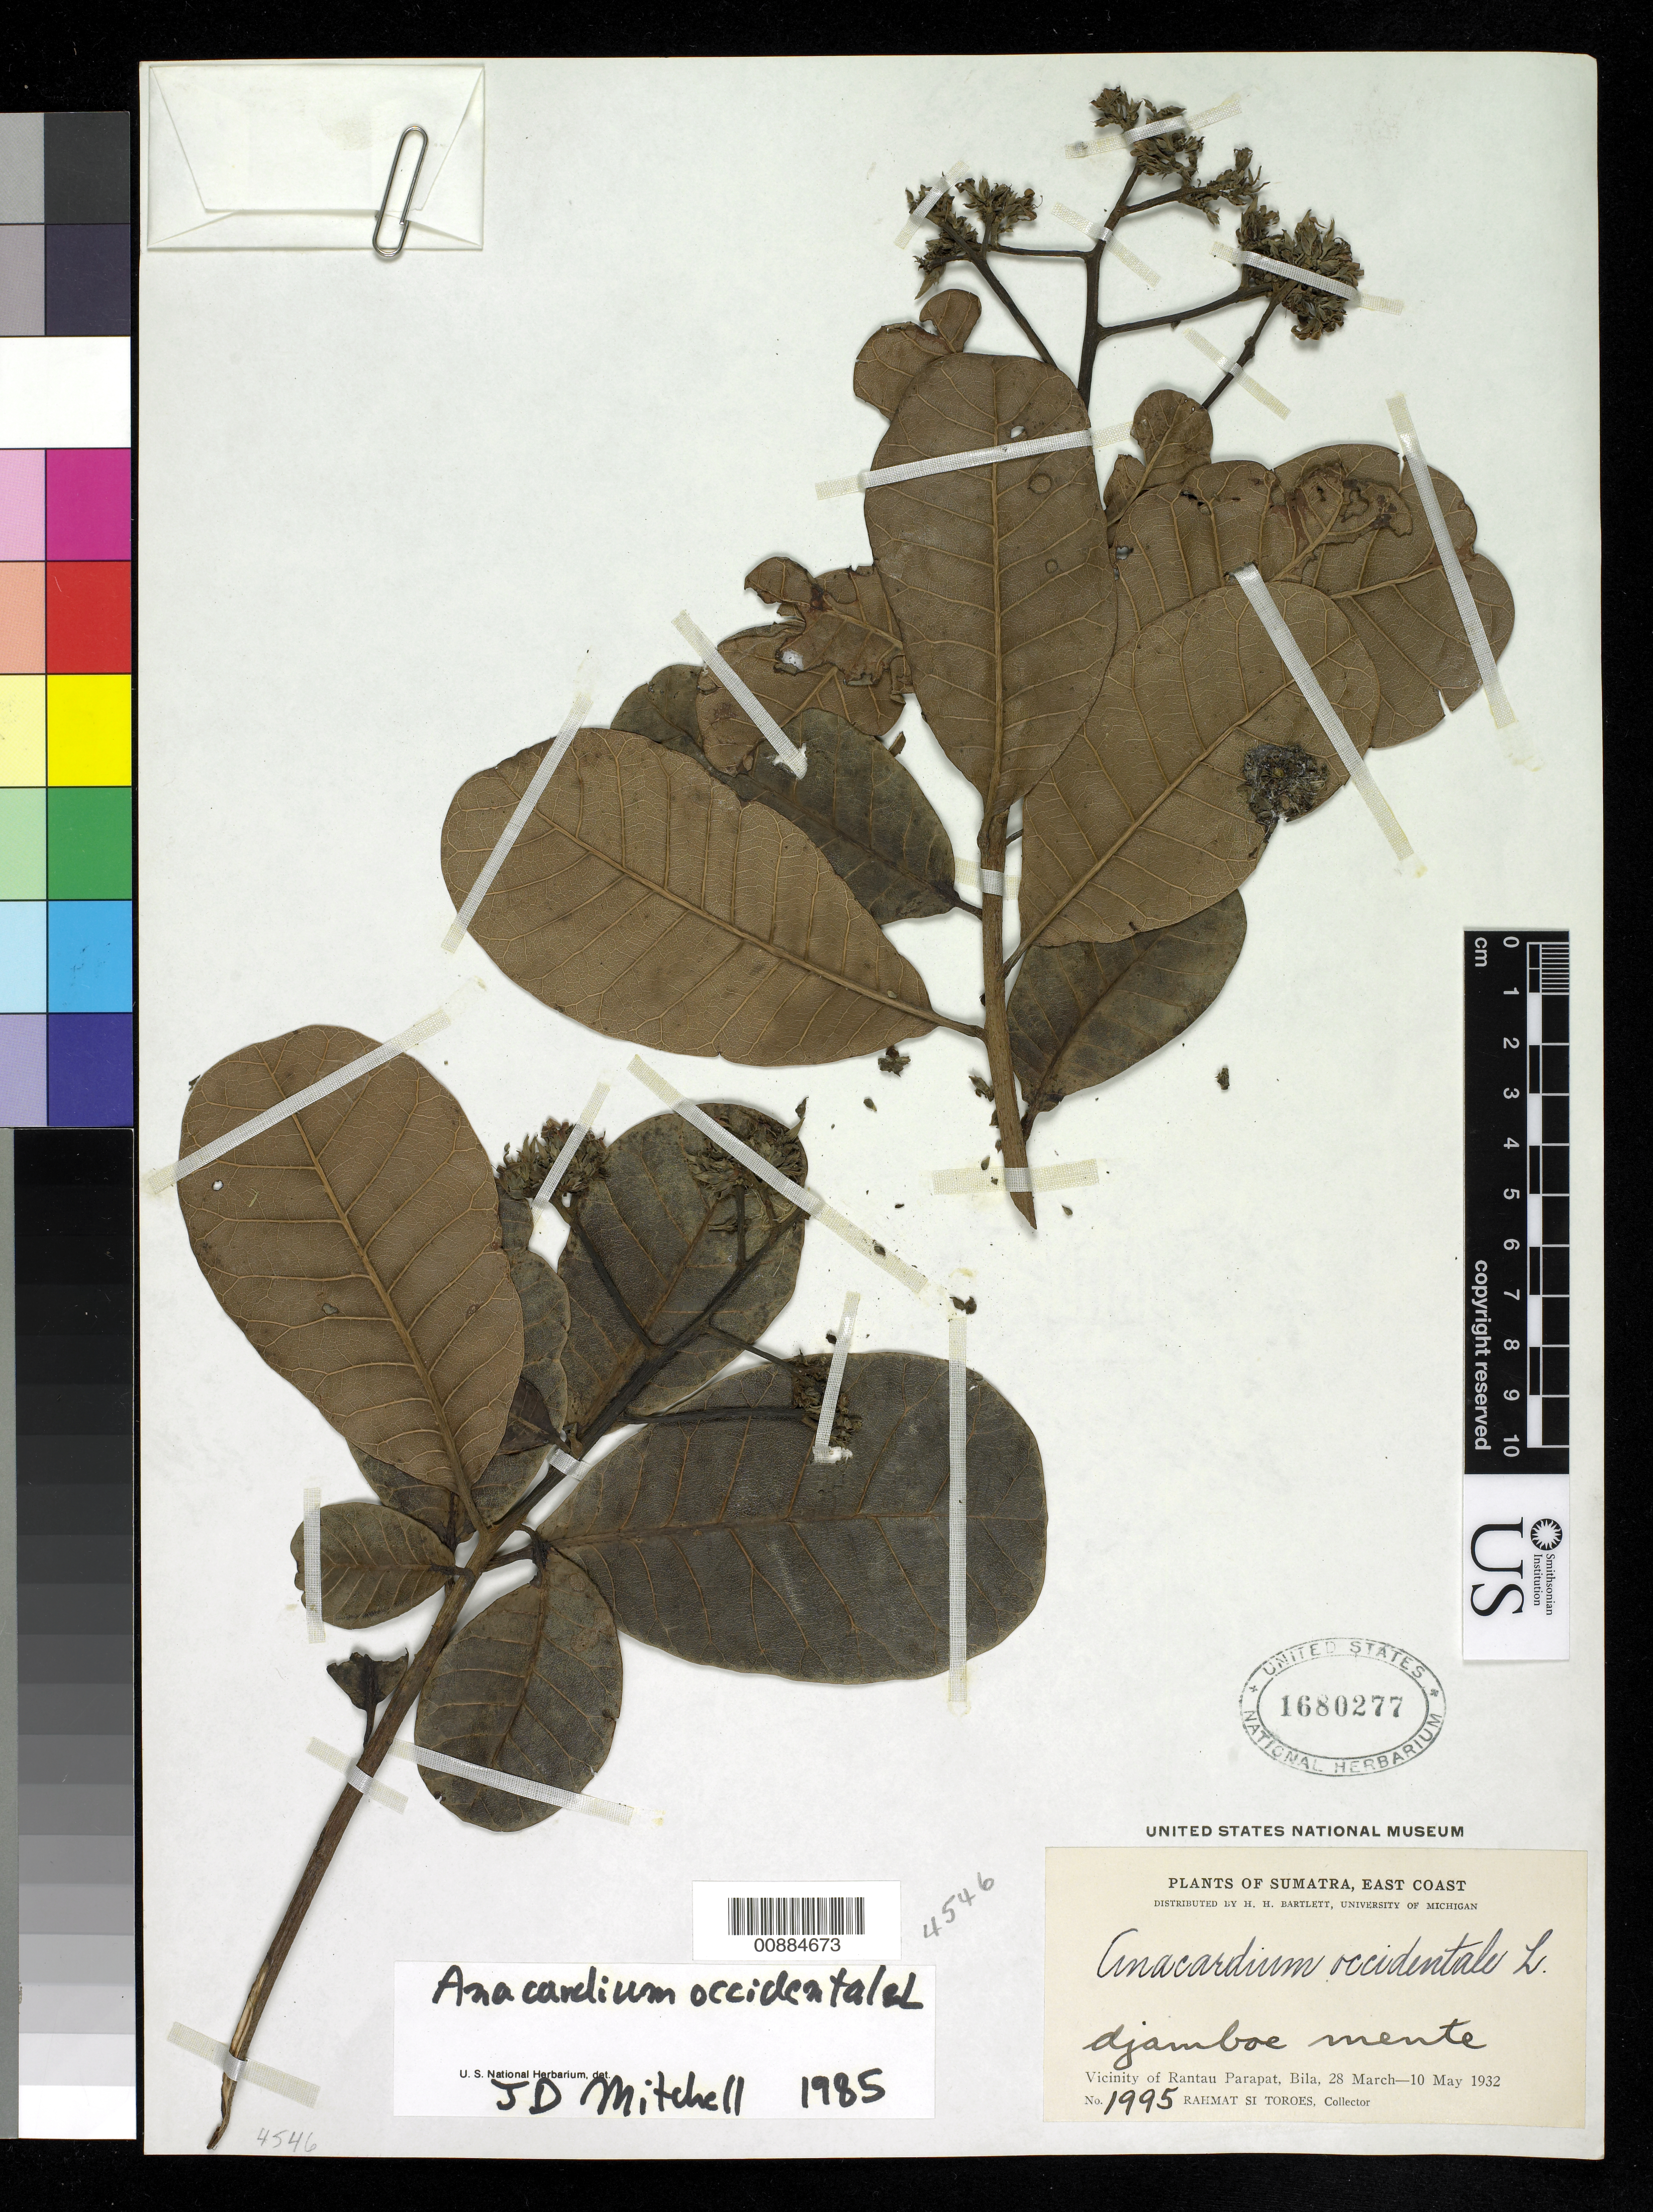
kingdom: Plantae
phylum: Tracheophyta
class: Magnoliopsida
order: Sapindales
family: Anacardiaceae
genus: Anacardium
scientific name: Anacardium occidentale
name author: L.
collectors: Rahmat Si Boeea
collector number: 1995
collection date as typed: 28 Mar 1932 to 10 May 1932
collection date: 1932-03-28/1932-05-10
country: Indonesia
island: Sumatra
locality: Sumatra, East Coast, vicinity of Rantau Parapet, Bila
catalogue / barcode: US 1680277